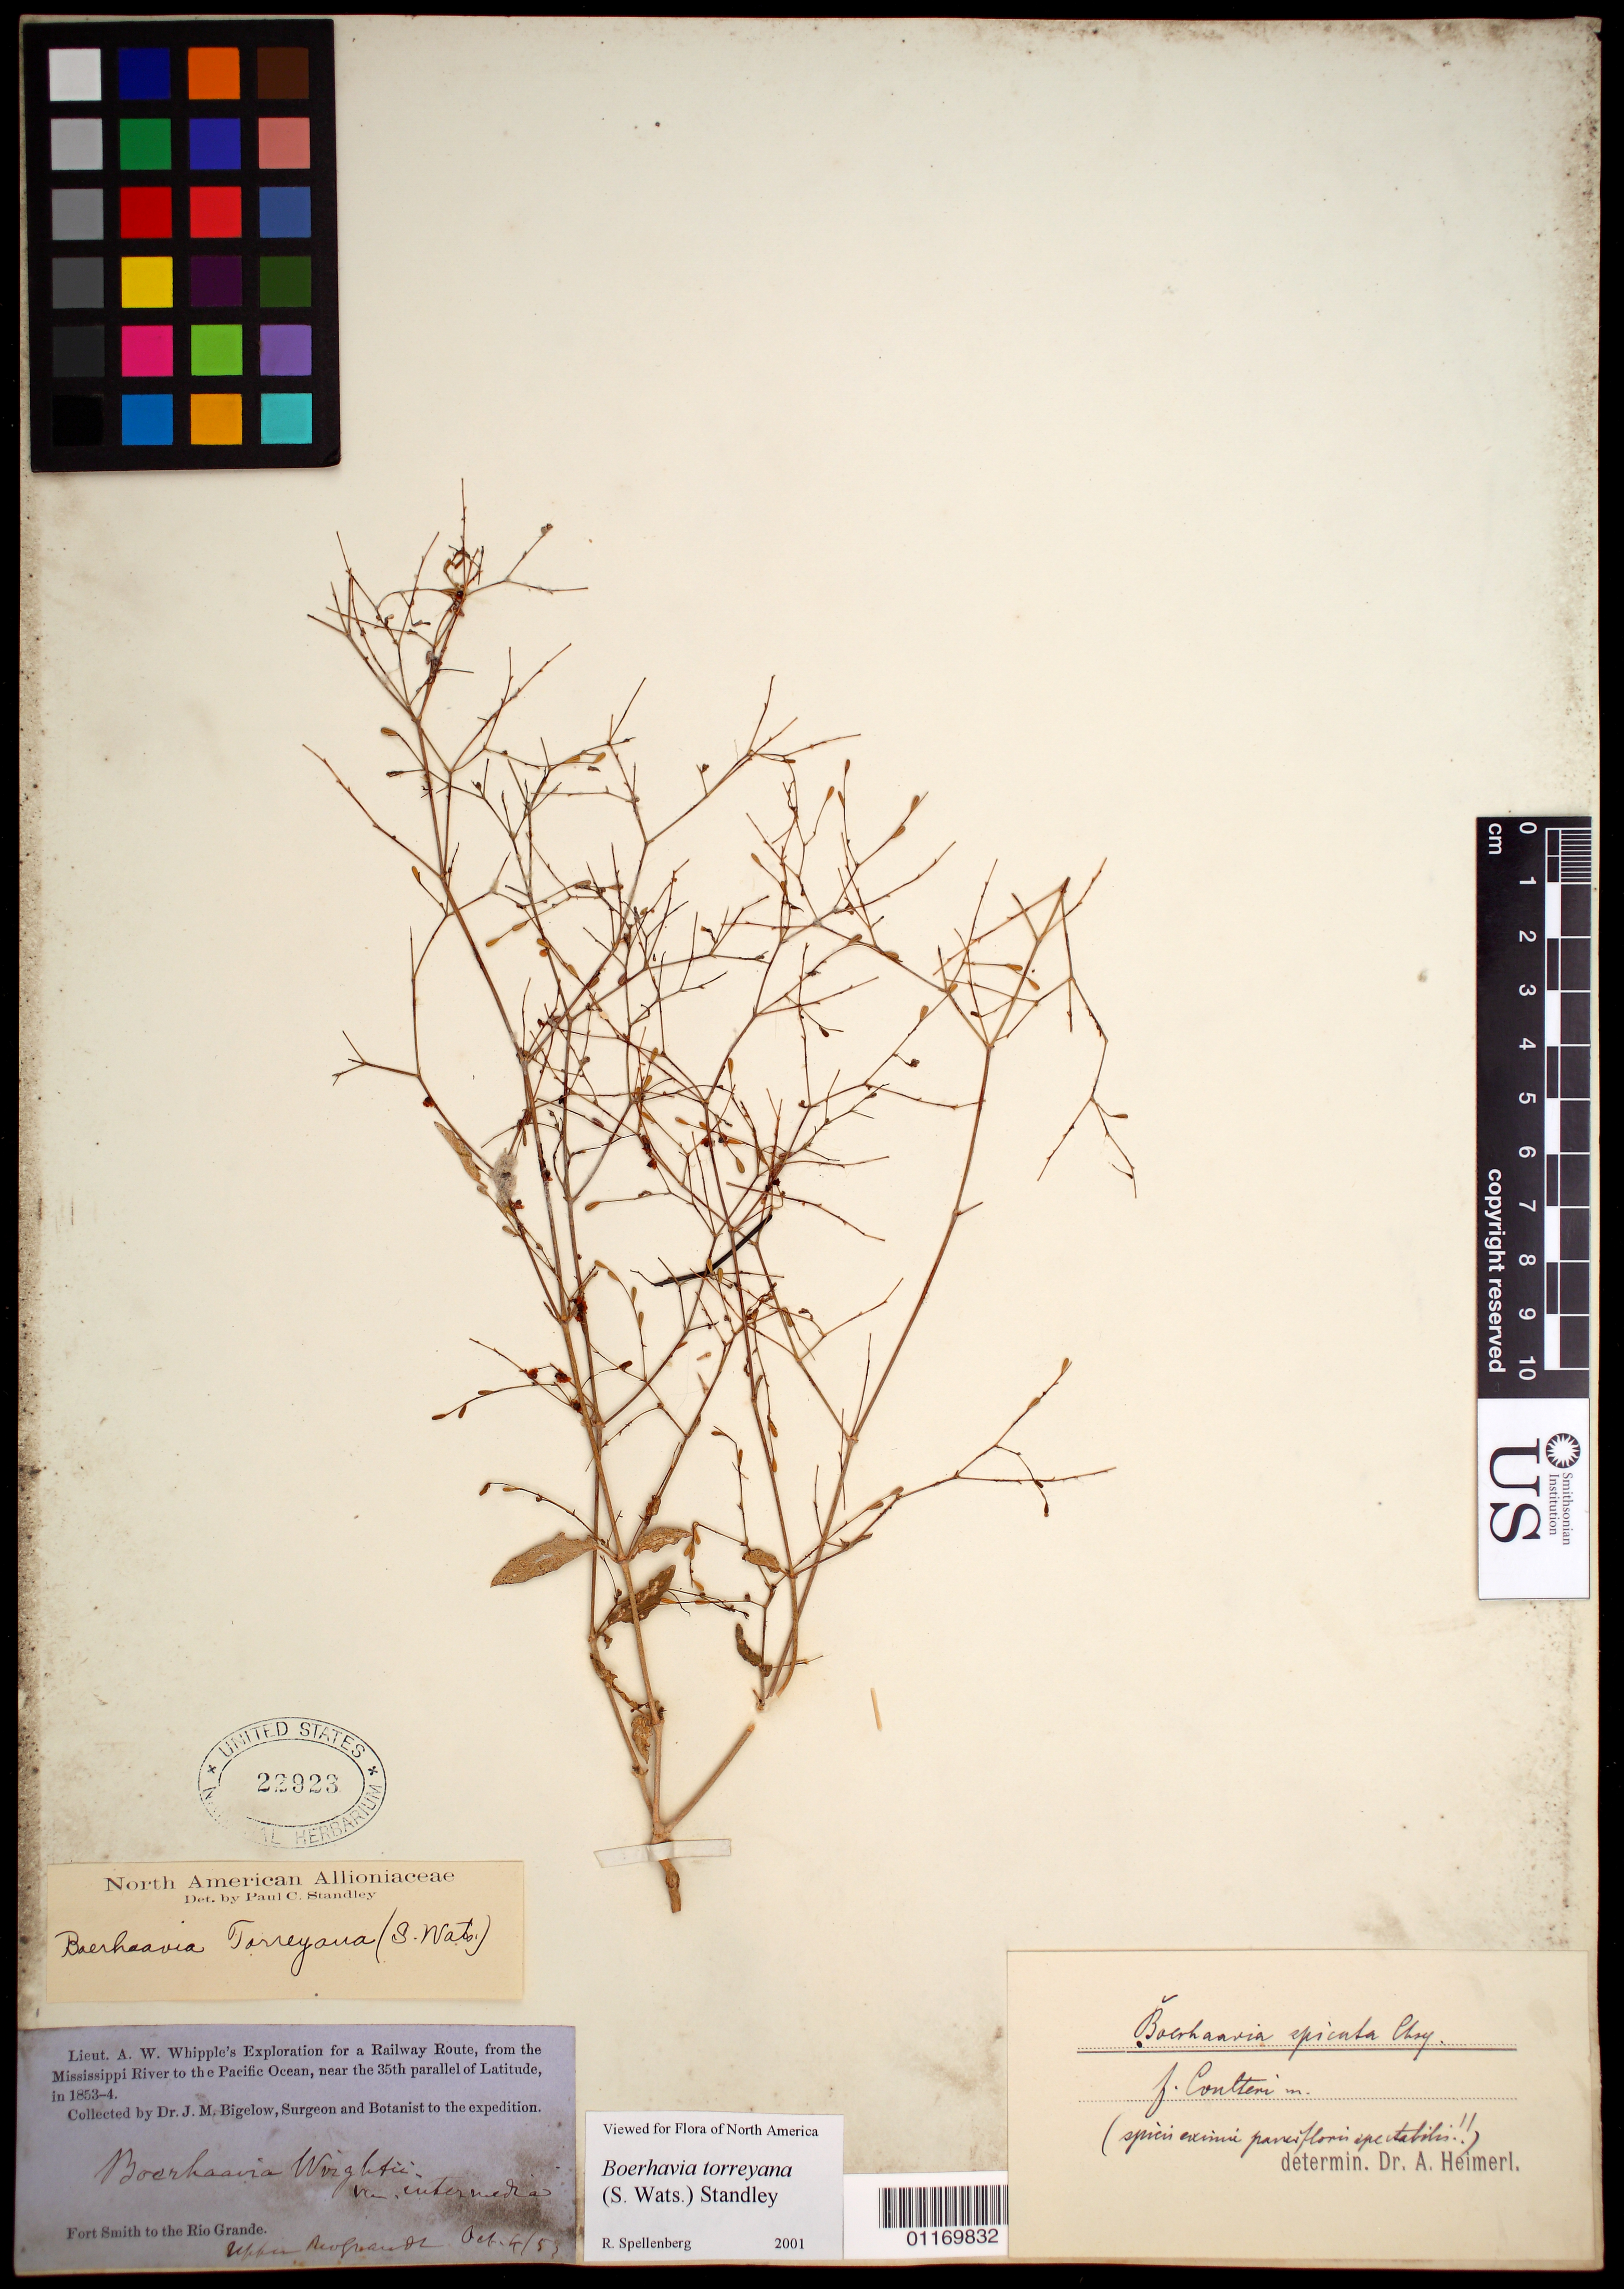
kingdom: Plantae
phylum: Tracheophyta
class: Magnoliopsida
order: Caryophyllales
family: Nyctaginaceae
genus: Boerhavia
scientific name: Boerhavia torreyana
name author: (S. Watson) Standl.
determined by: Spellenberg, R.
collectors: J. M. Bigelow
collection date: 1853-10-04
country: United States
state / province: New Mexico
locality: Fort Smith to the Rio Grande. Upper Rio Grande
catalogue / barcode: US 222923